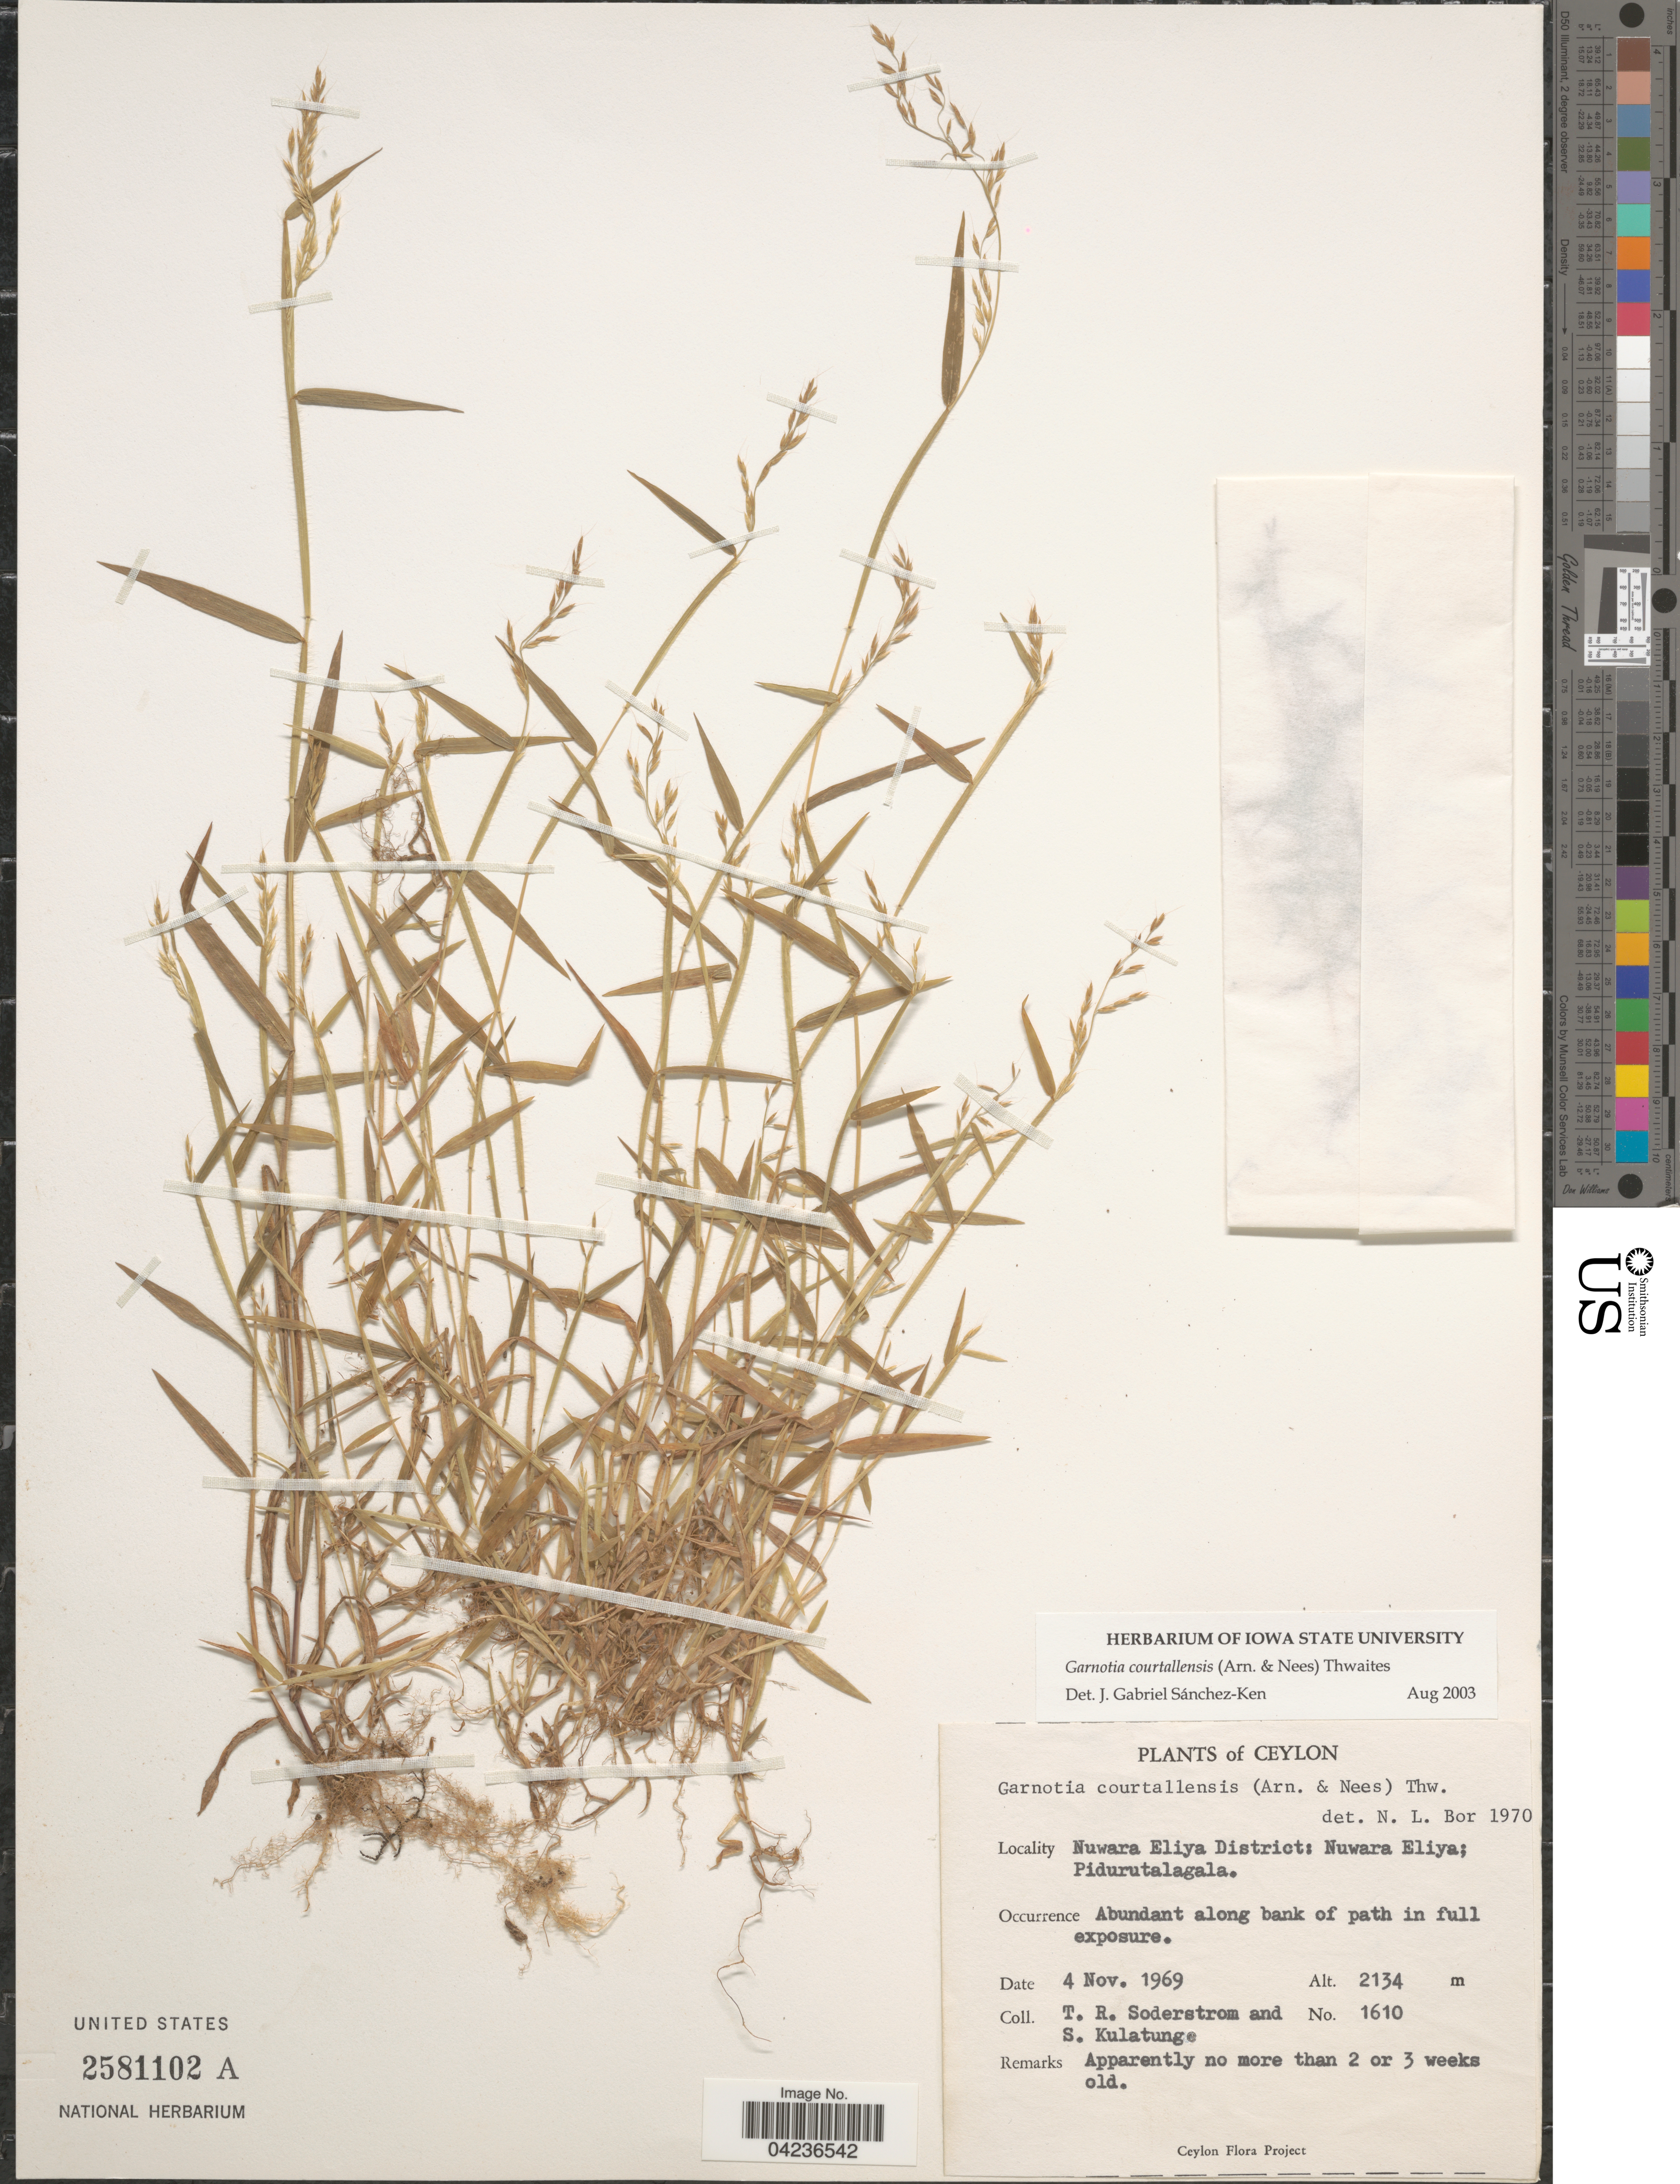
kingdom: Plantae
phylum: Tracheophyta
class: Liliopsida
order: Poales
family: Poaceae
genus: Garnotia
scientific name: Garnotia courtallensis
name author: Thwaites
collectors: T. R. Soderstrom & S. Kulatunge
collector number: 1610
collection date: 1969-11-04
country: Sri Lanka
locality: Ceylon. Nuwara Eliya District: Nuwara Eliya; Pidurutalagala.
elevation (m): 2134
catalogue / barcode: US 2581102A